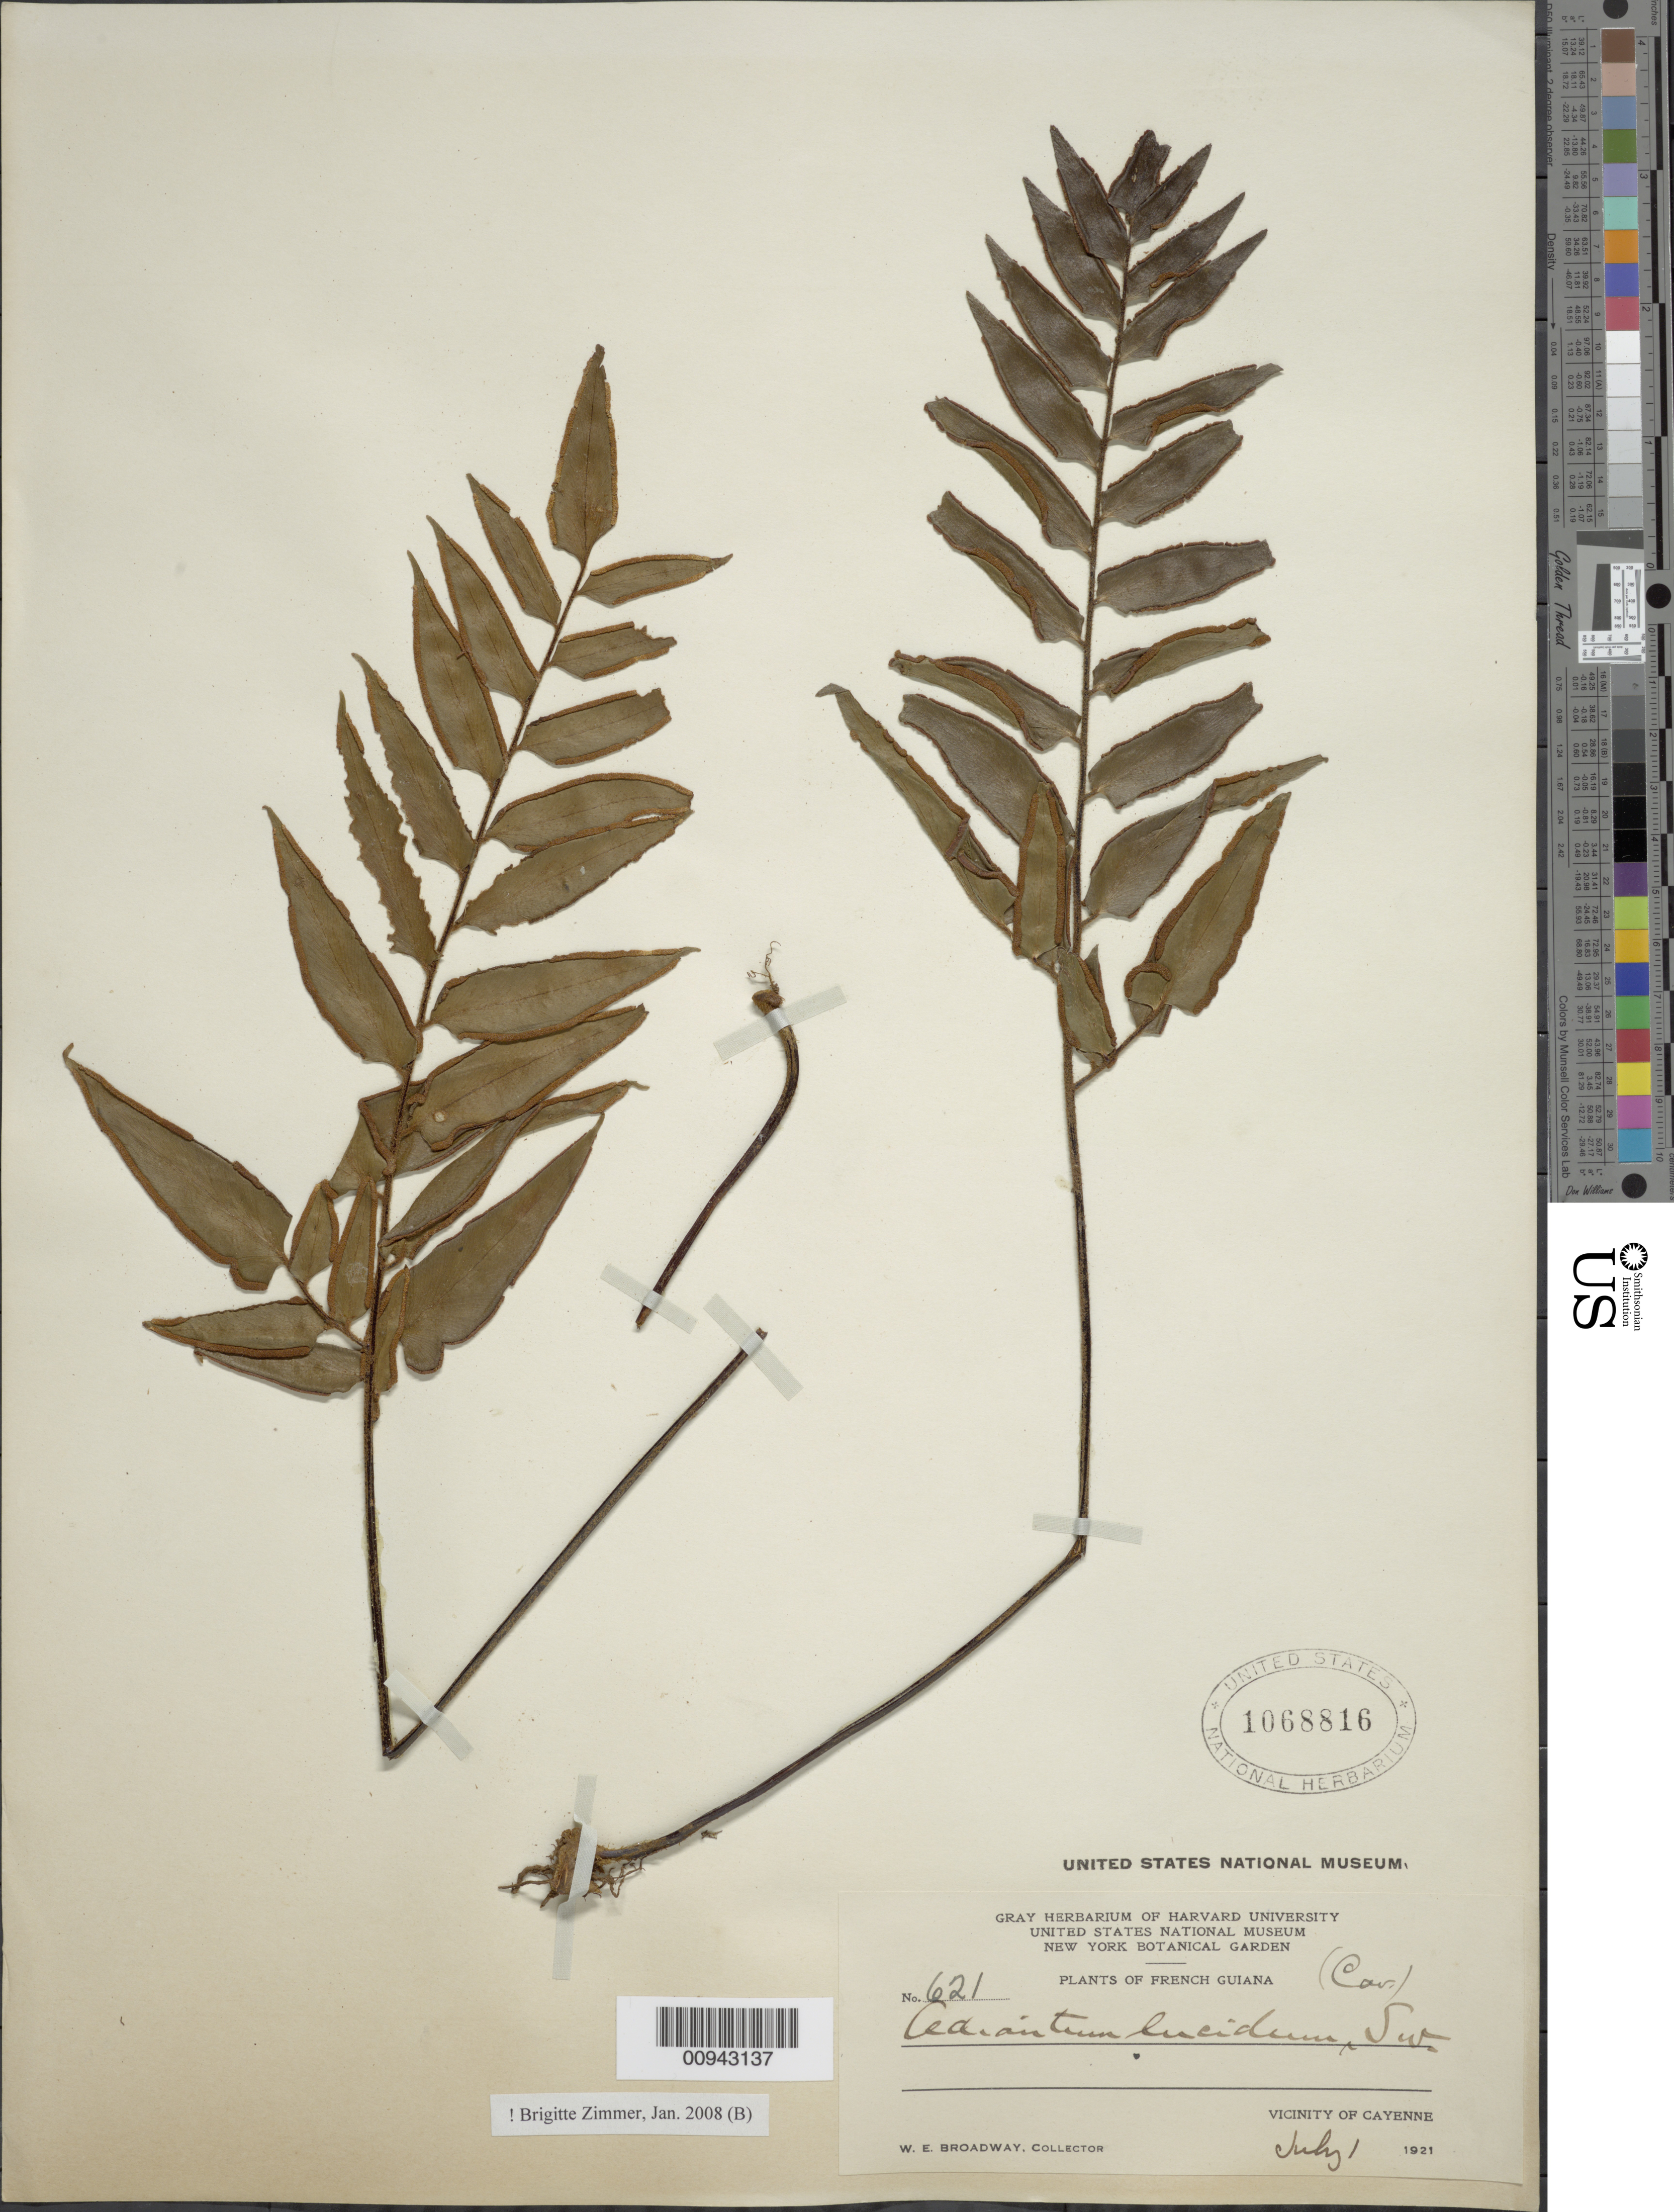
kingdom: Plantae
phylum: Tracheophyta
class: Polypodiopsida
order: Polypodiales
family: Pteridaceae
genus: Adiantum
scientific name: Adiantum lucidum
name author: (Cav.) Sw.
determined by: Zimmer, B.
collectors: W. E. Broadway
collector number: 621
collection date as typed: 1-Jul-21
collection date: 1921-07-01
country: French Guiana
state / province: Cayenne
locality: Cayenne, vic.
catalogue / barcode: US 1068816